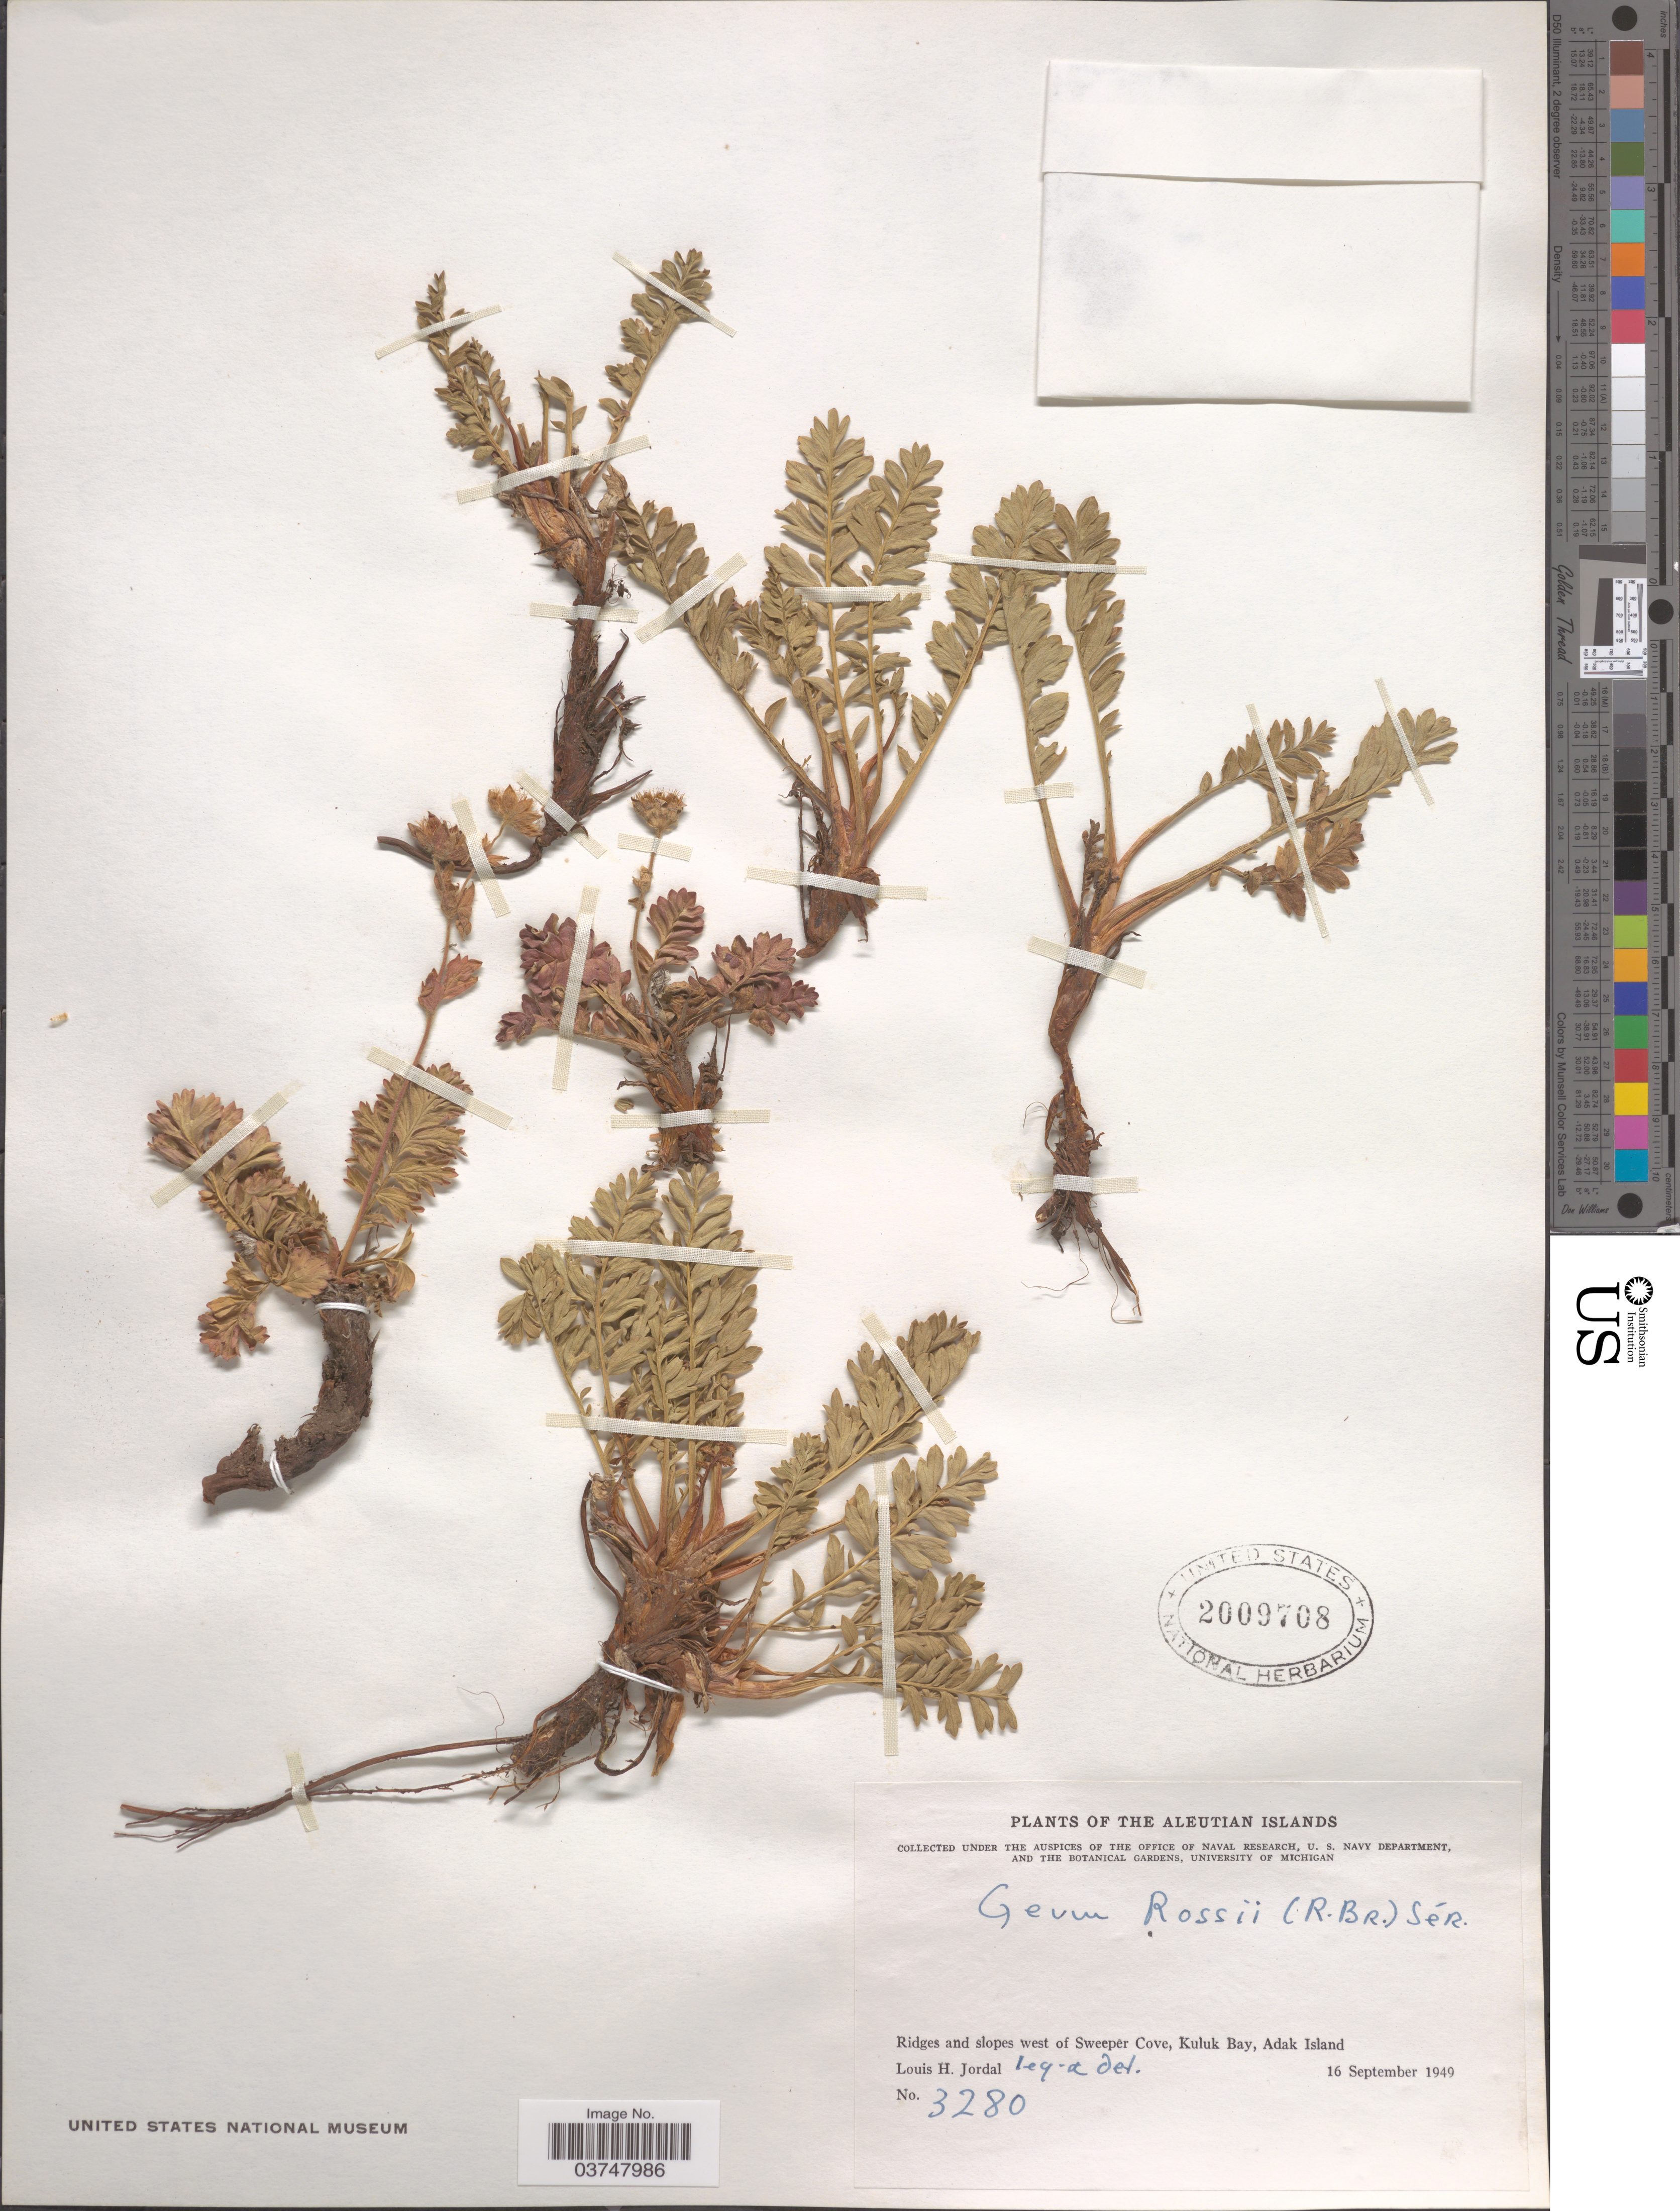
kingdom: Plantae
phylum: Tracheophyta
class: Magnoliopsida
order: Rosales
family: Rosaceae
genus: Geum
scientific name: Geum rossii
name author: (R. Br.) Ser.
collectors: L. Jordal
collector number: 3280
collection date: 1949-09-16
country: United States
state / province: Alaska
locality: Aleutian Islands. Ridges and slopes west of Sweeper Cove, Kuluk Bay, Adak Island.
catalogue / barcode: US 2009708